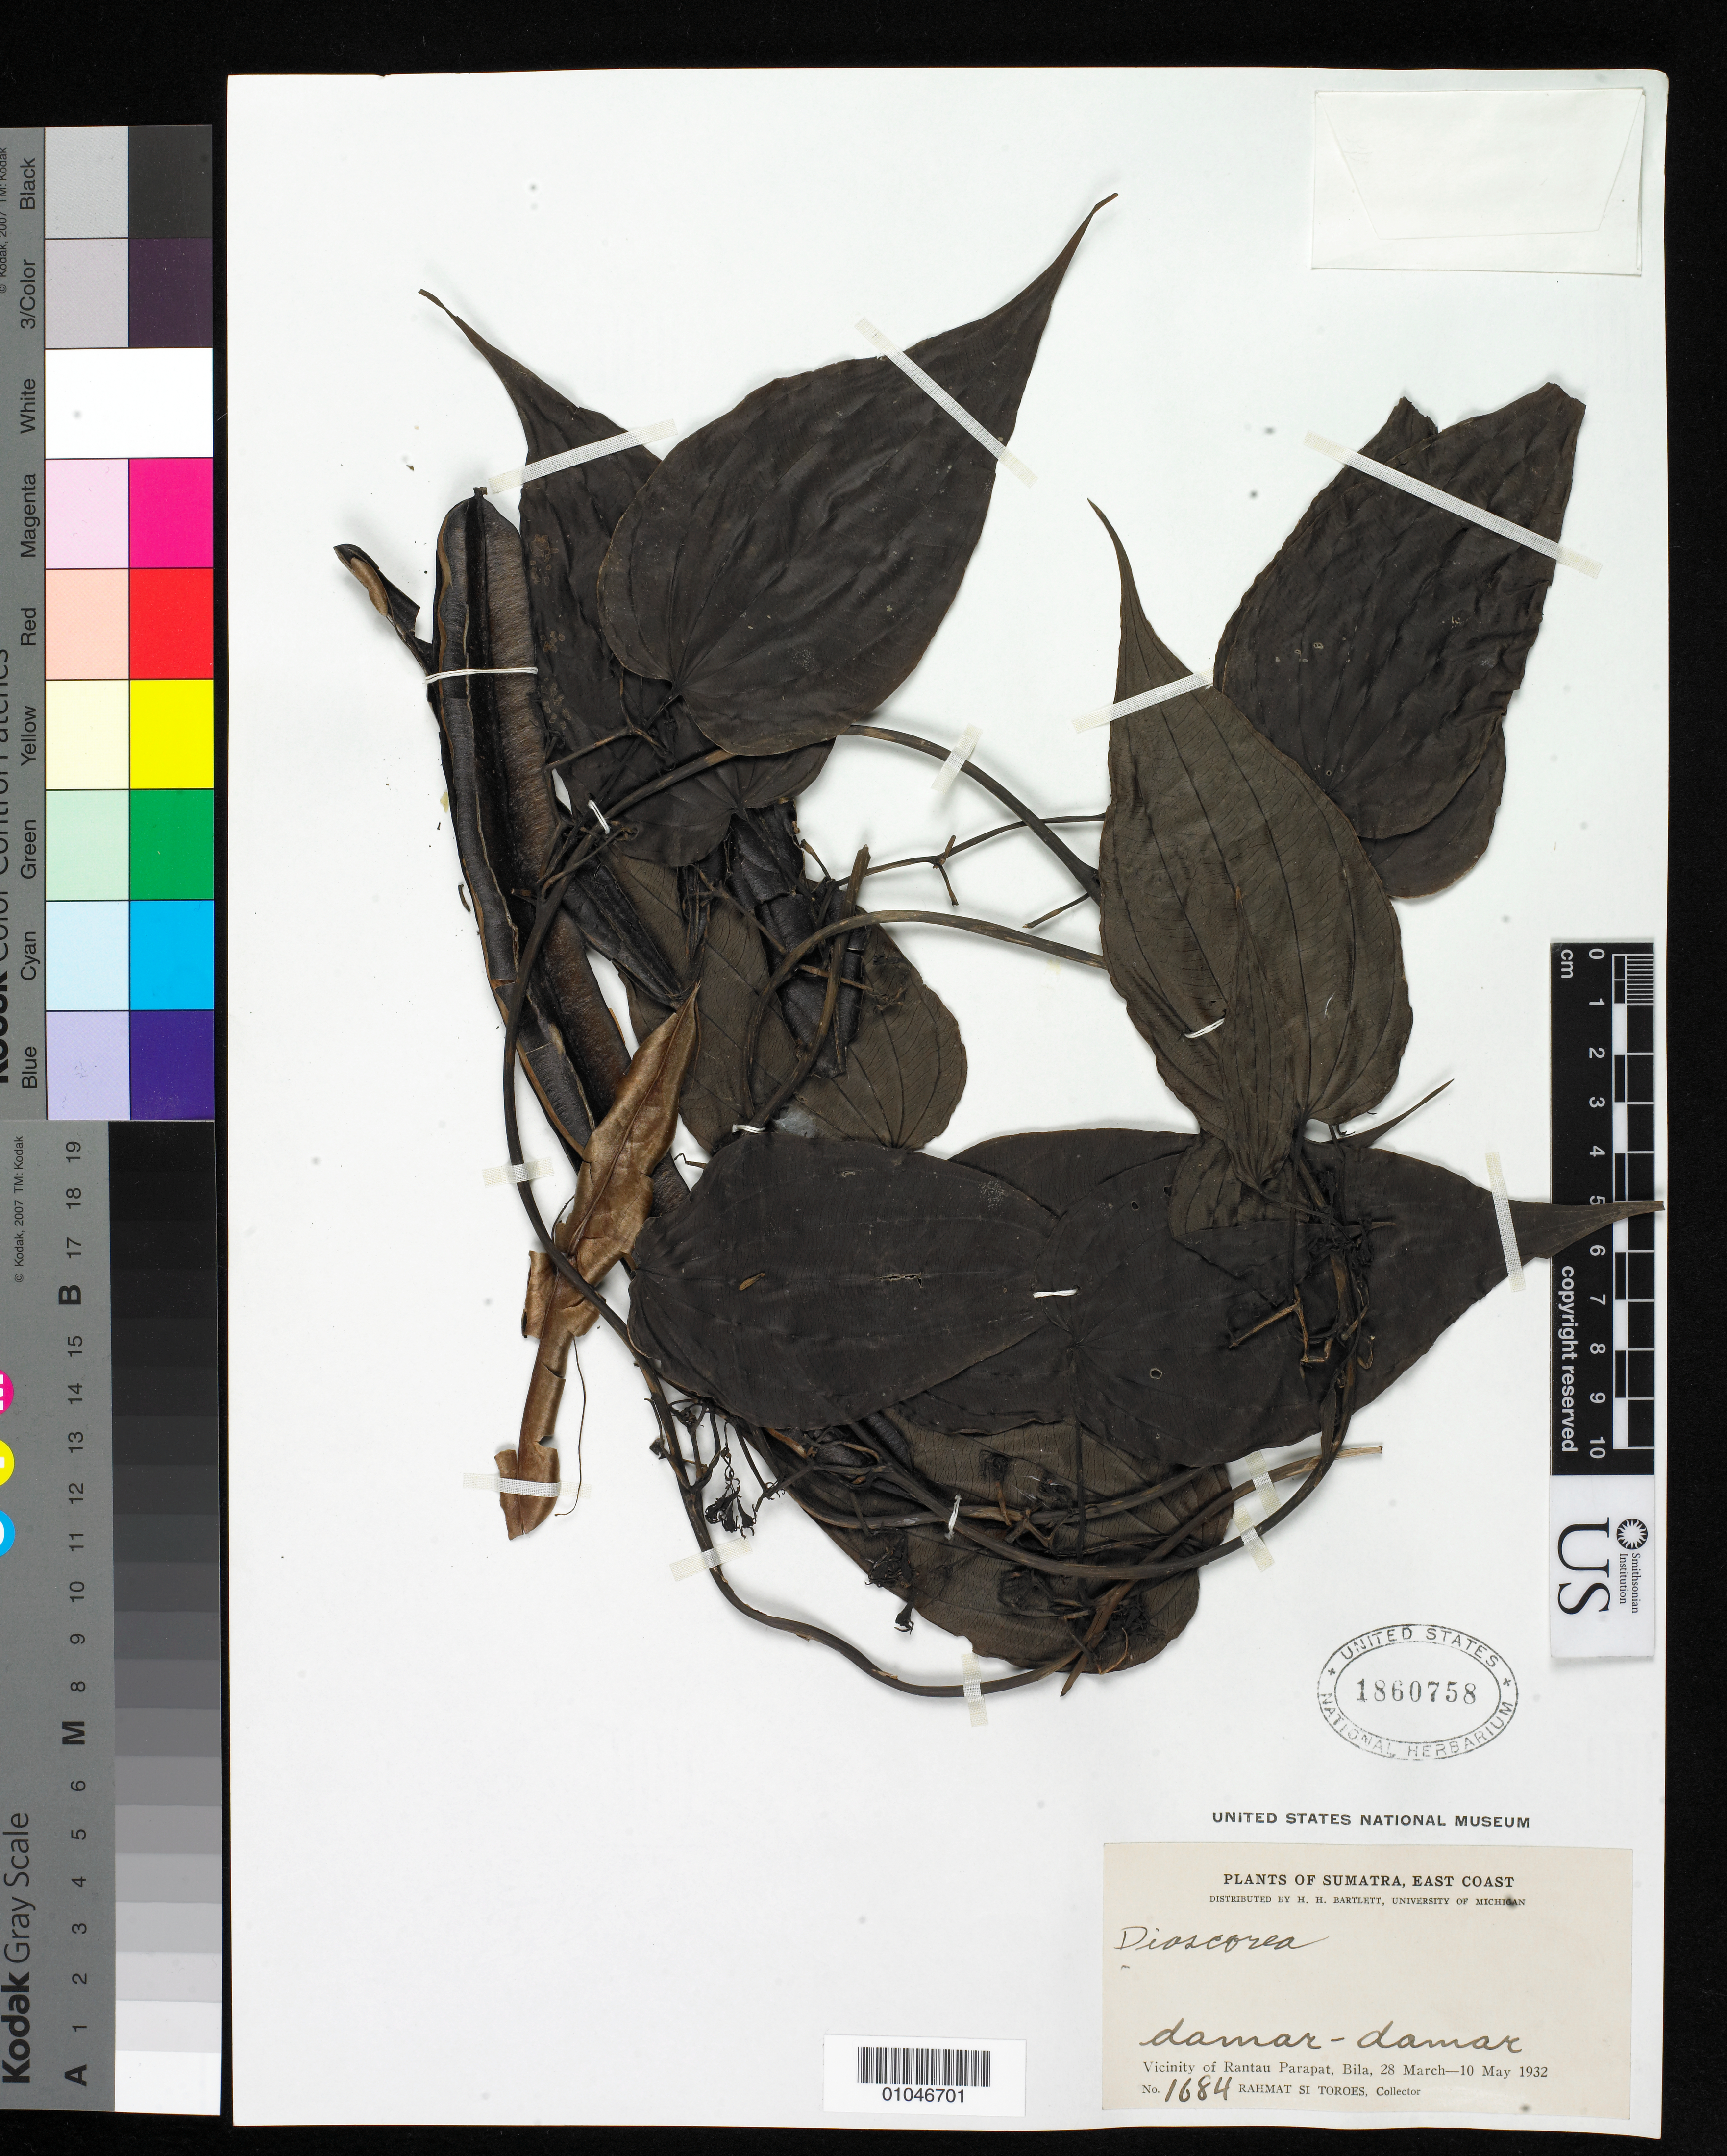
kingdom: Plantae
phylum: Tracheophyta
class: Liliopsida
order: Dioscoreales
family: Dioscoreaceae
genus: Dioscorea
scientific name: Dioscorea sp.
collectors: Rahmat Si Boeea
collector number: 1684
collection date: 1932-03-28/1932-05-10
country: Indonesia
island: Sumatra I.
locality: (East Coast) Vicinity of Rantau Parapat, Bila, Sumatra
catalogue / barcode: US 1860758